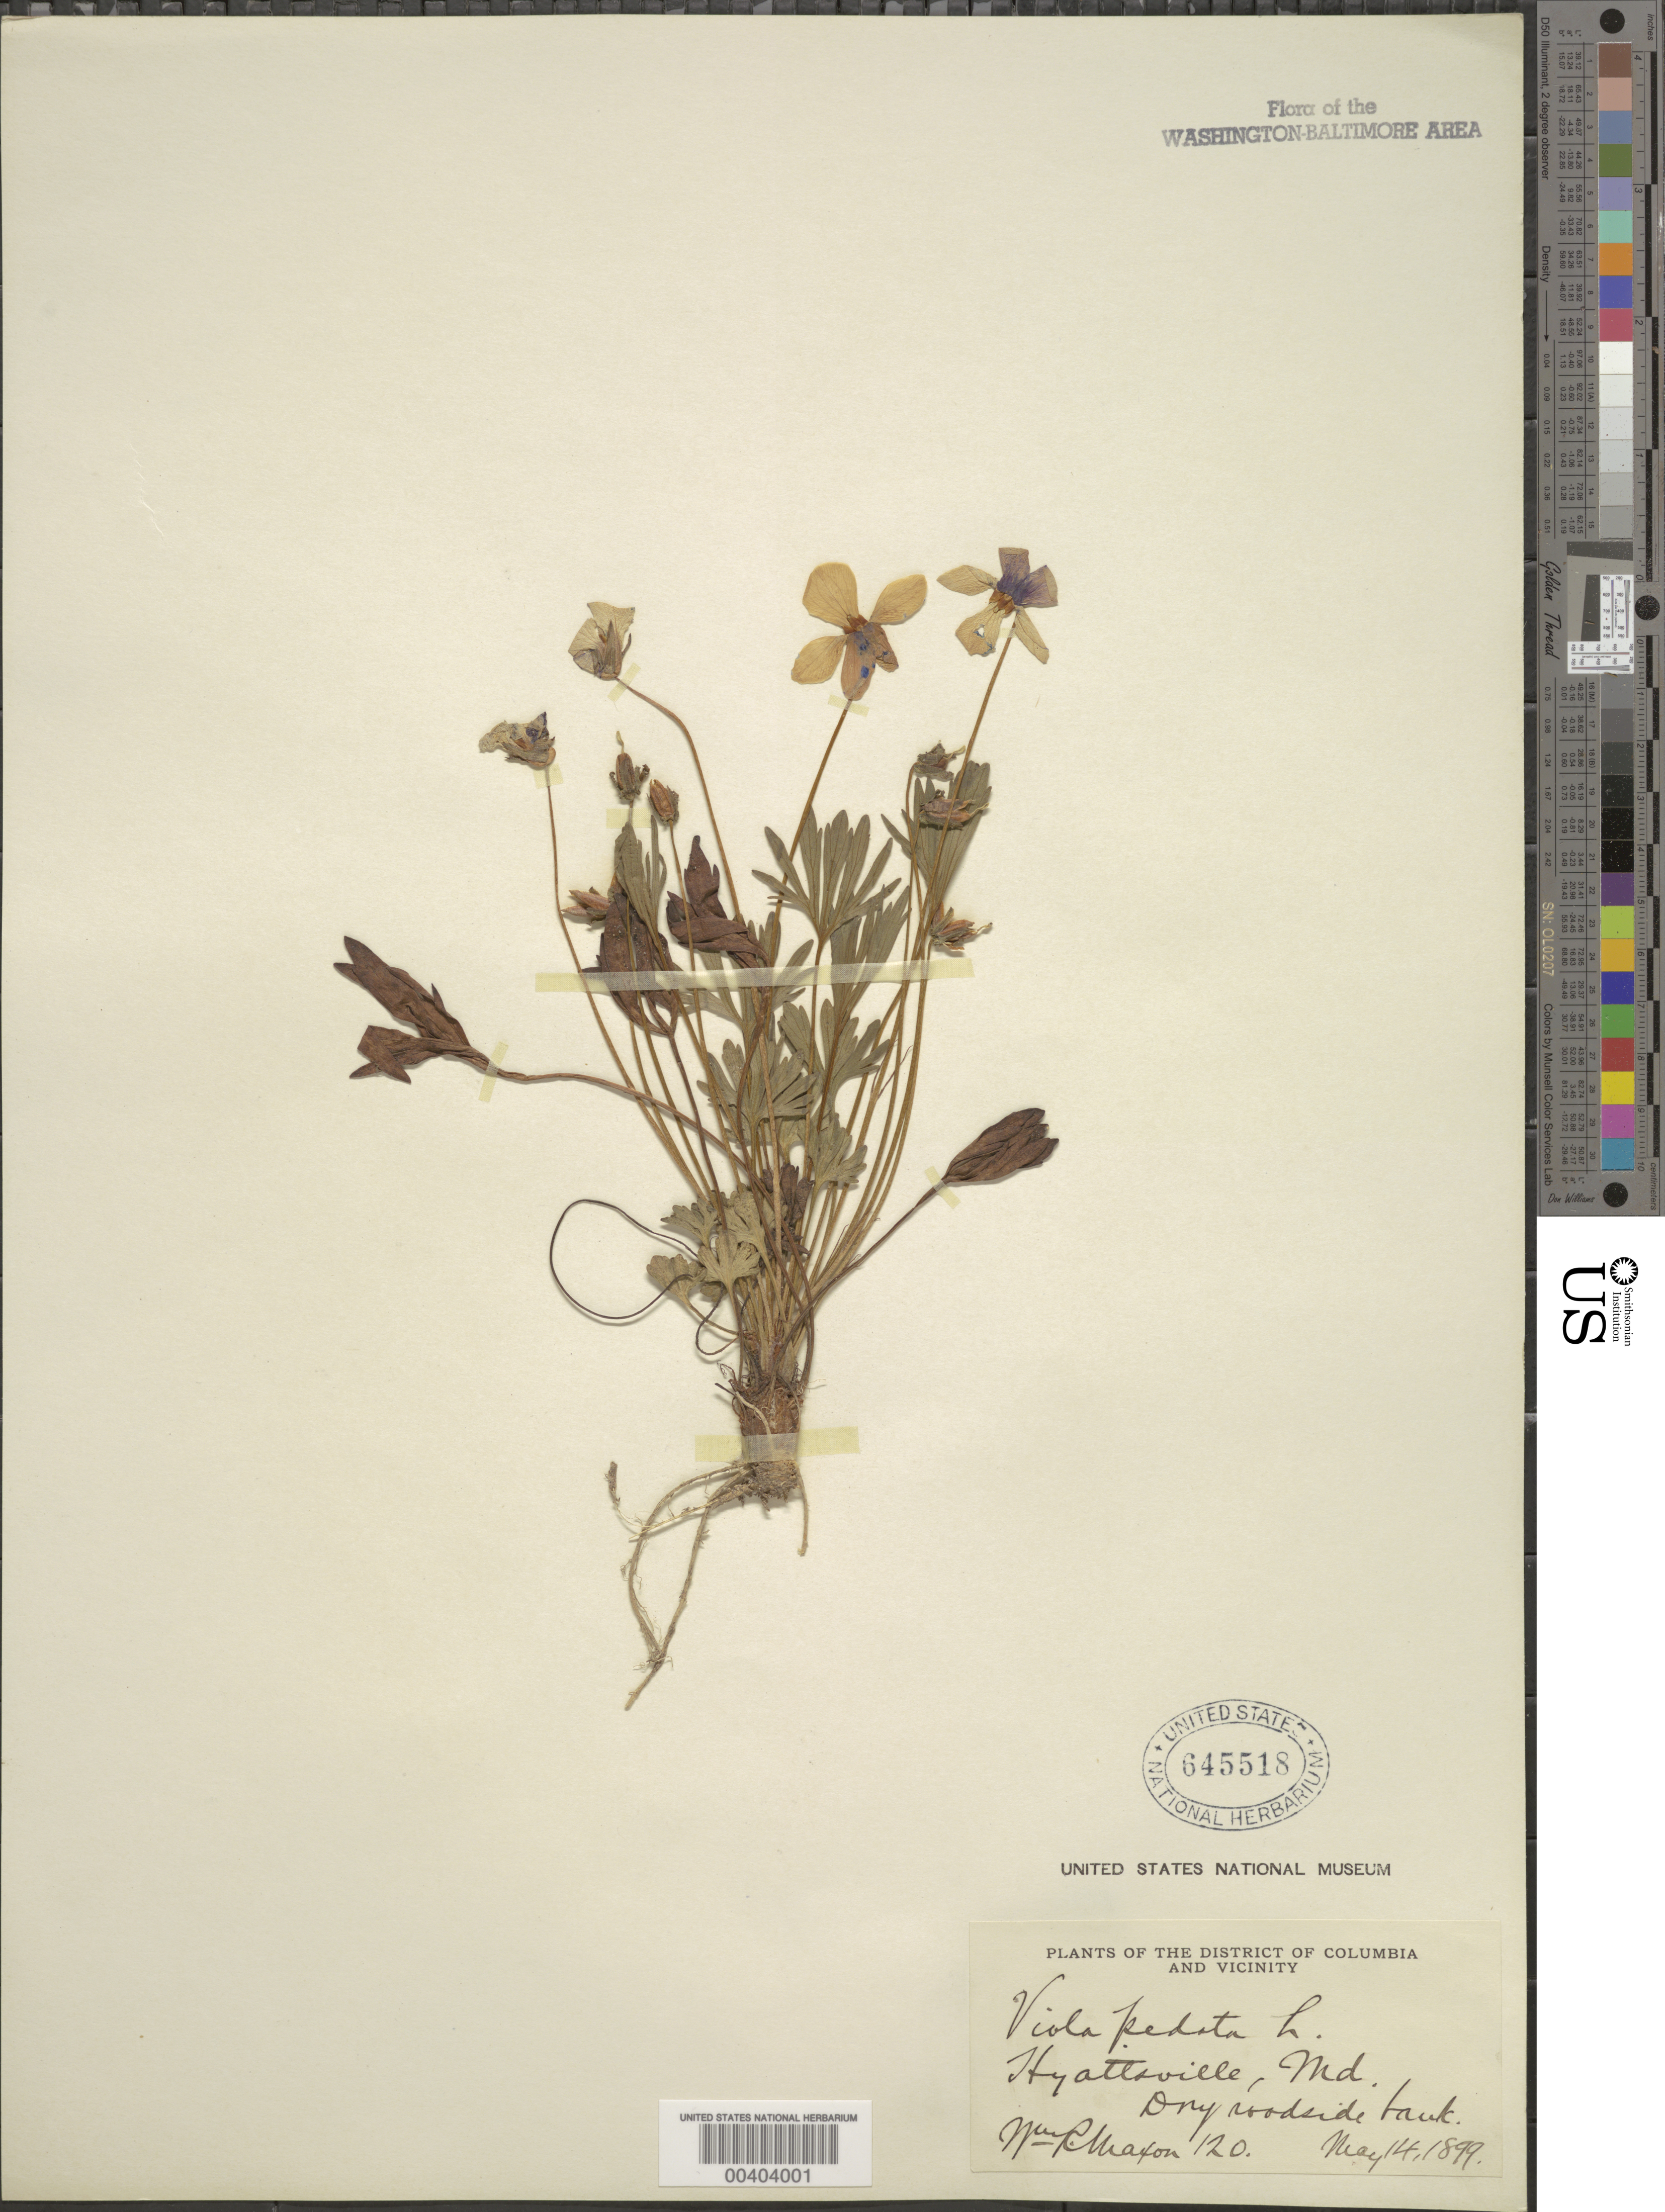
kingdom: Plantae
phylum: Tracheophyta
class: Magnoliopsida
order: Malpighiales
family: Violaceae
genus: Viola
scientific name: Viola pedata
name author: L.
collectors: W. R. Maxon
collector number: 120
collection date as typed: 14 May 1899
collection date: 1899-05-14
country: United States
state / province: Maryland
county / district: Prince George's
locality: Hyattsville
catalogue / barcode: US 645518